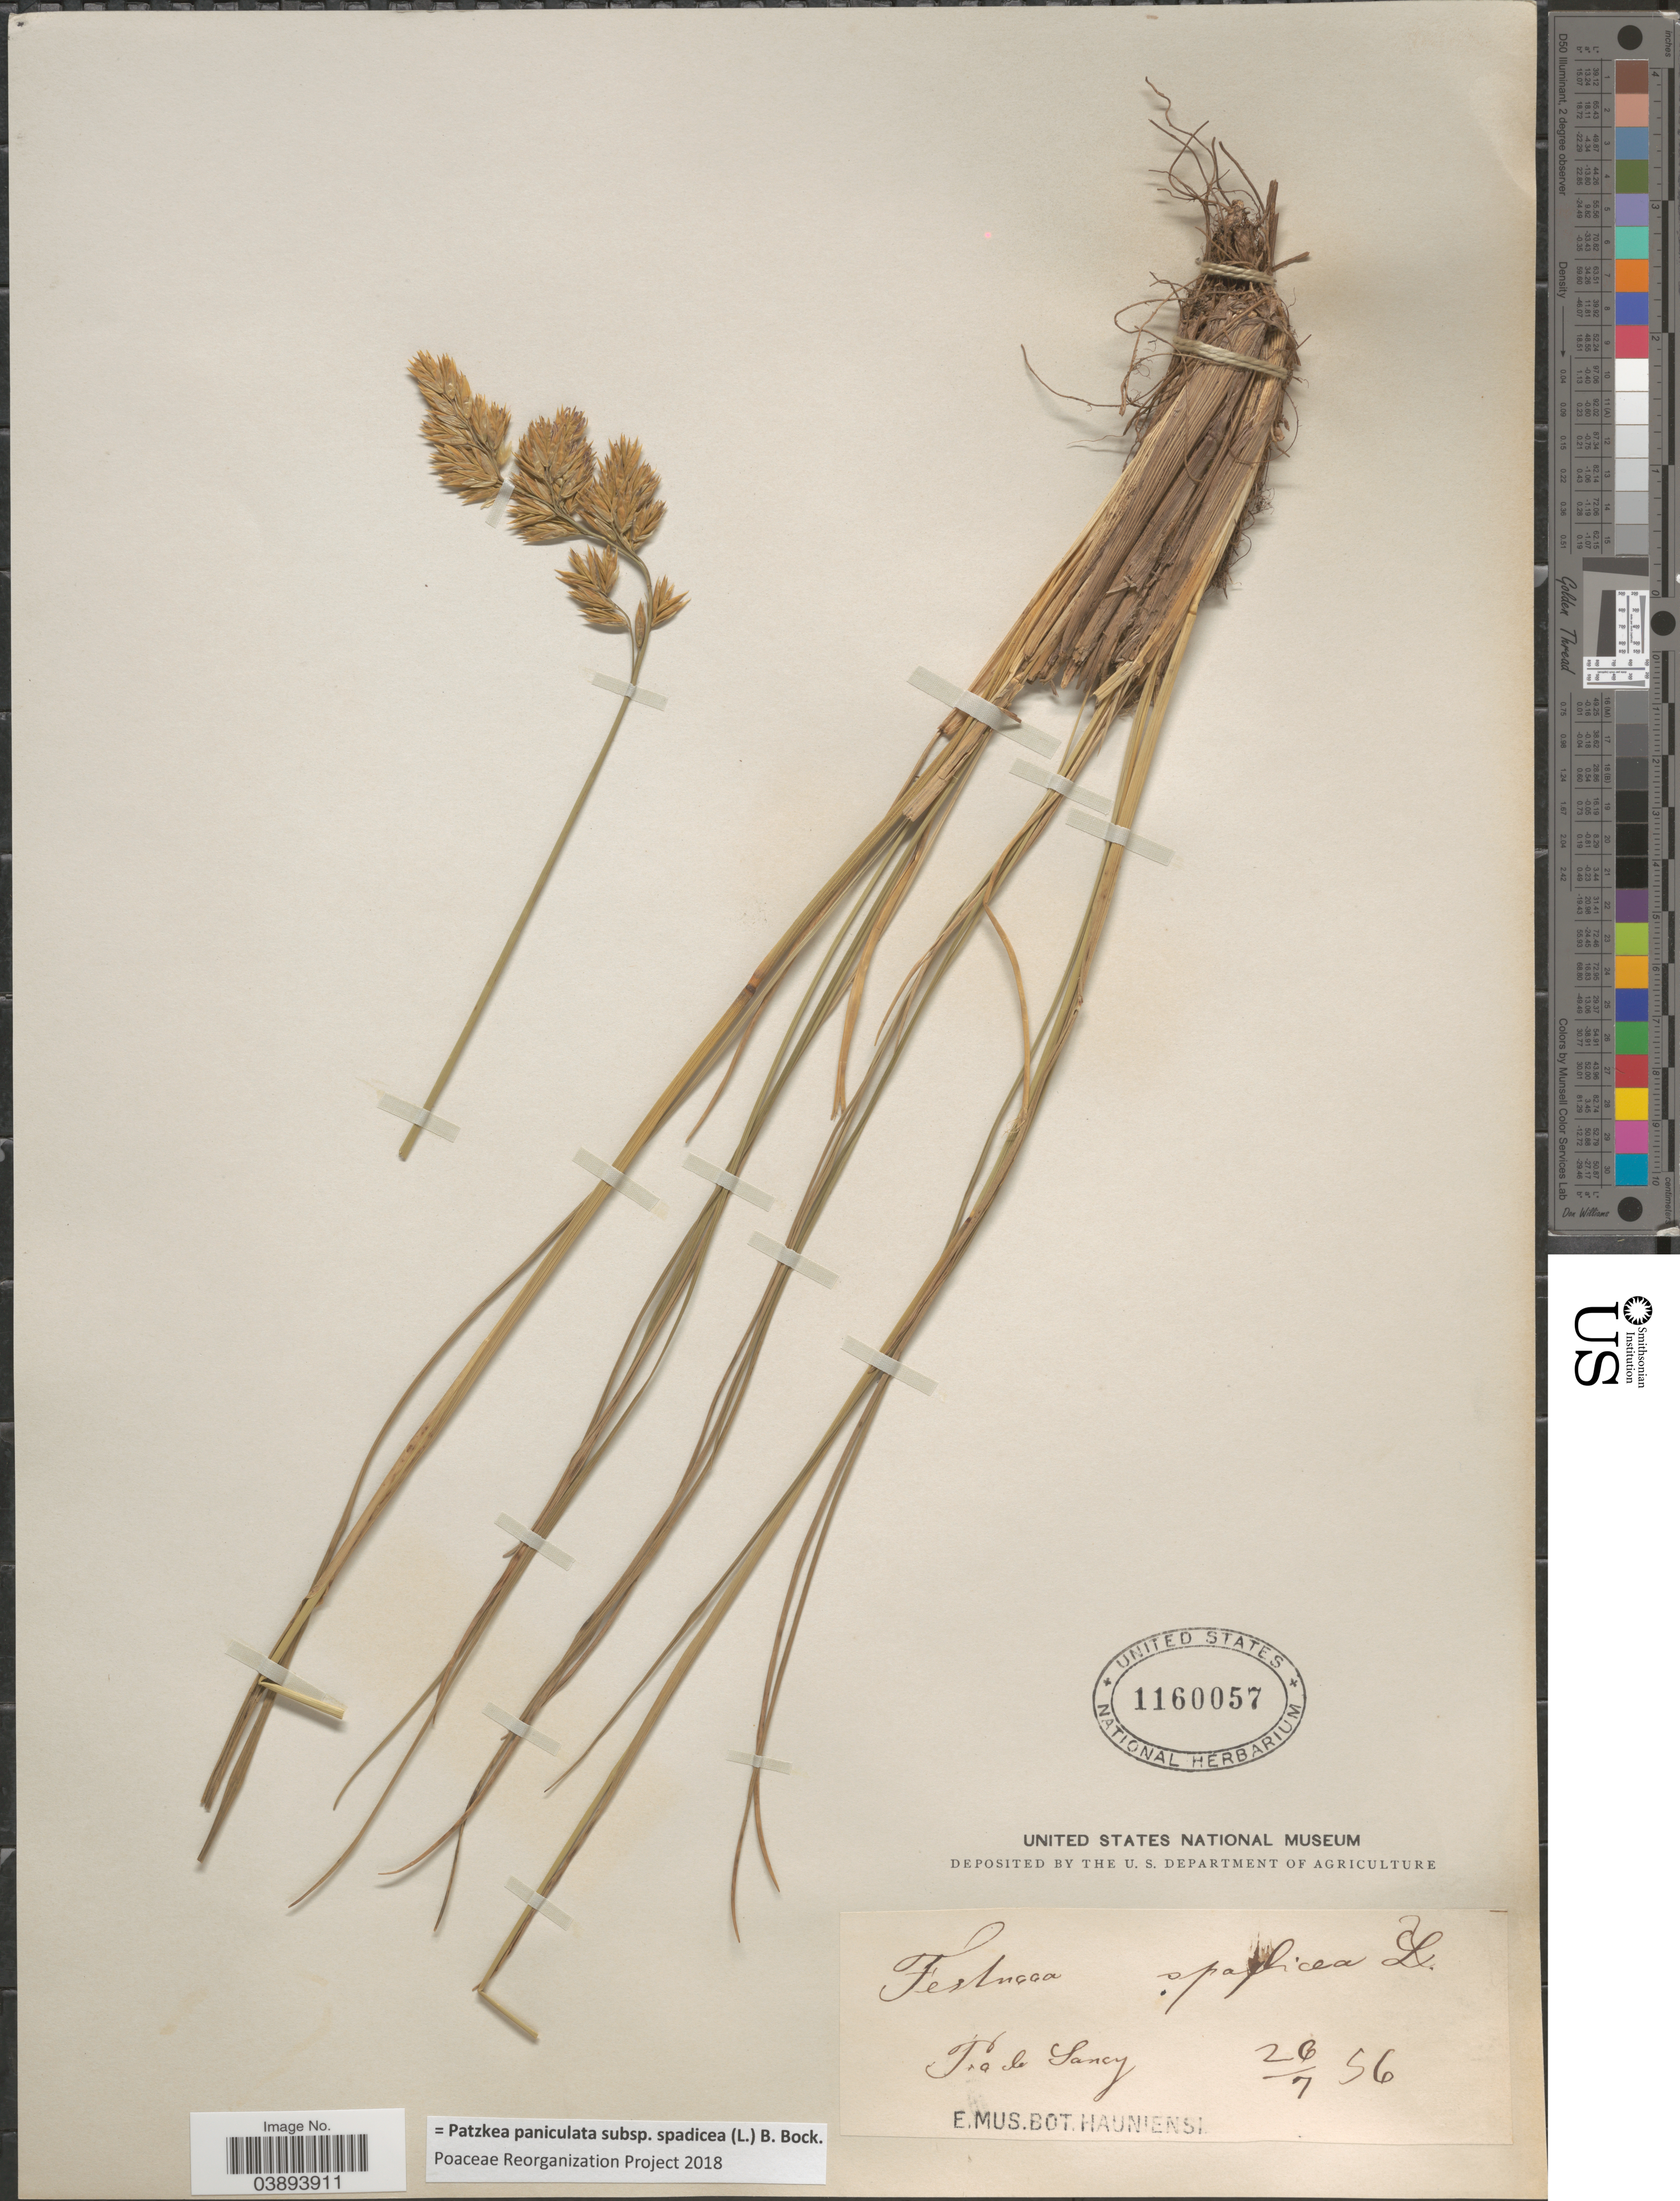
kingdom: Plantae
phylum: Tracheophyta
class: Liliopsida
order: Poales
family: Poaceae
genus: Patzkea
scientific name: Patzkea paniculata subsp. spadicea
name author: (L.) G. H. Loos & B. Bock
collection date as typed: Transcribed d/m/y: 26/7/56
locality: Prade Sancy. [interpreted]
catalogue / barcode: US 1160057